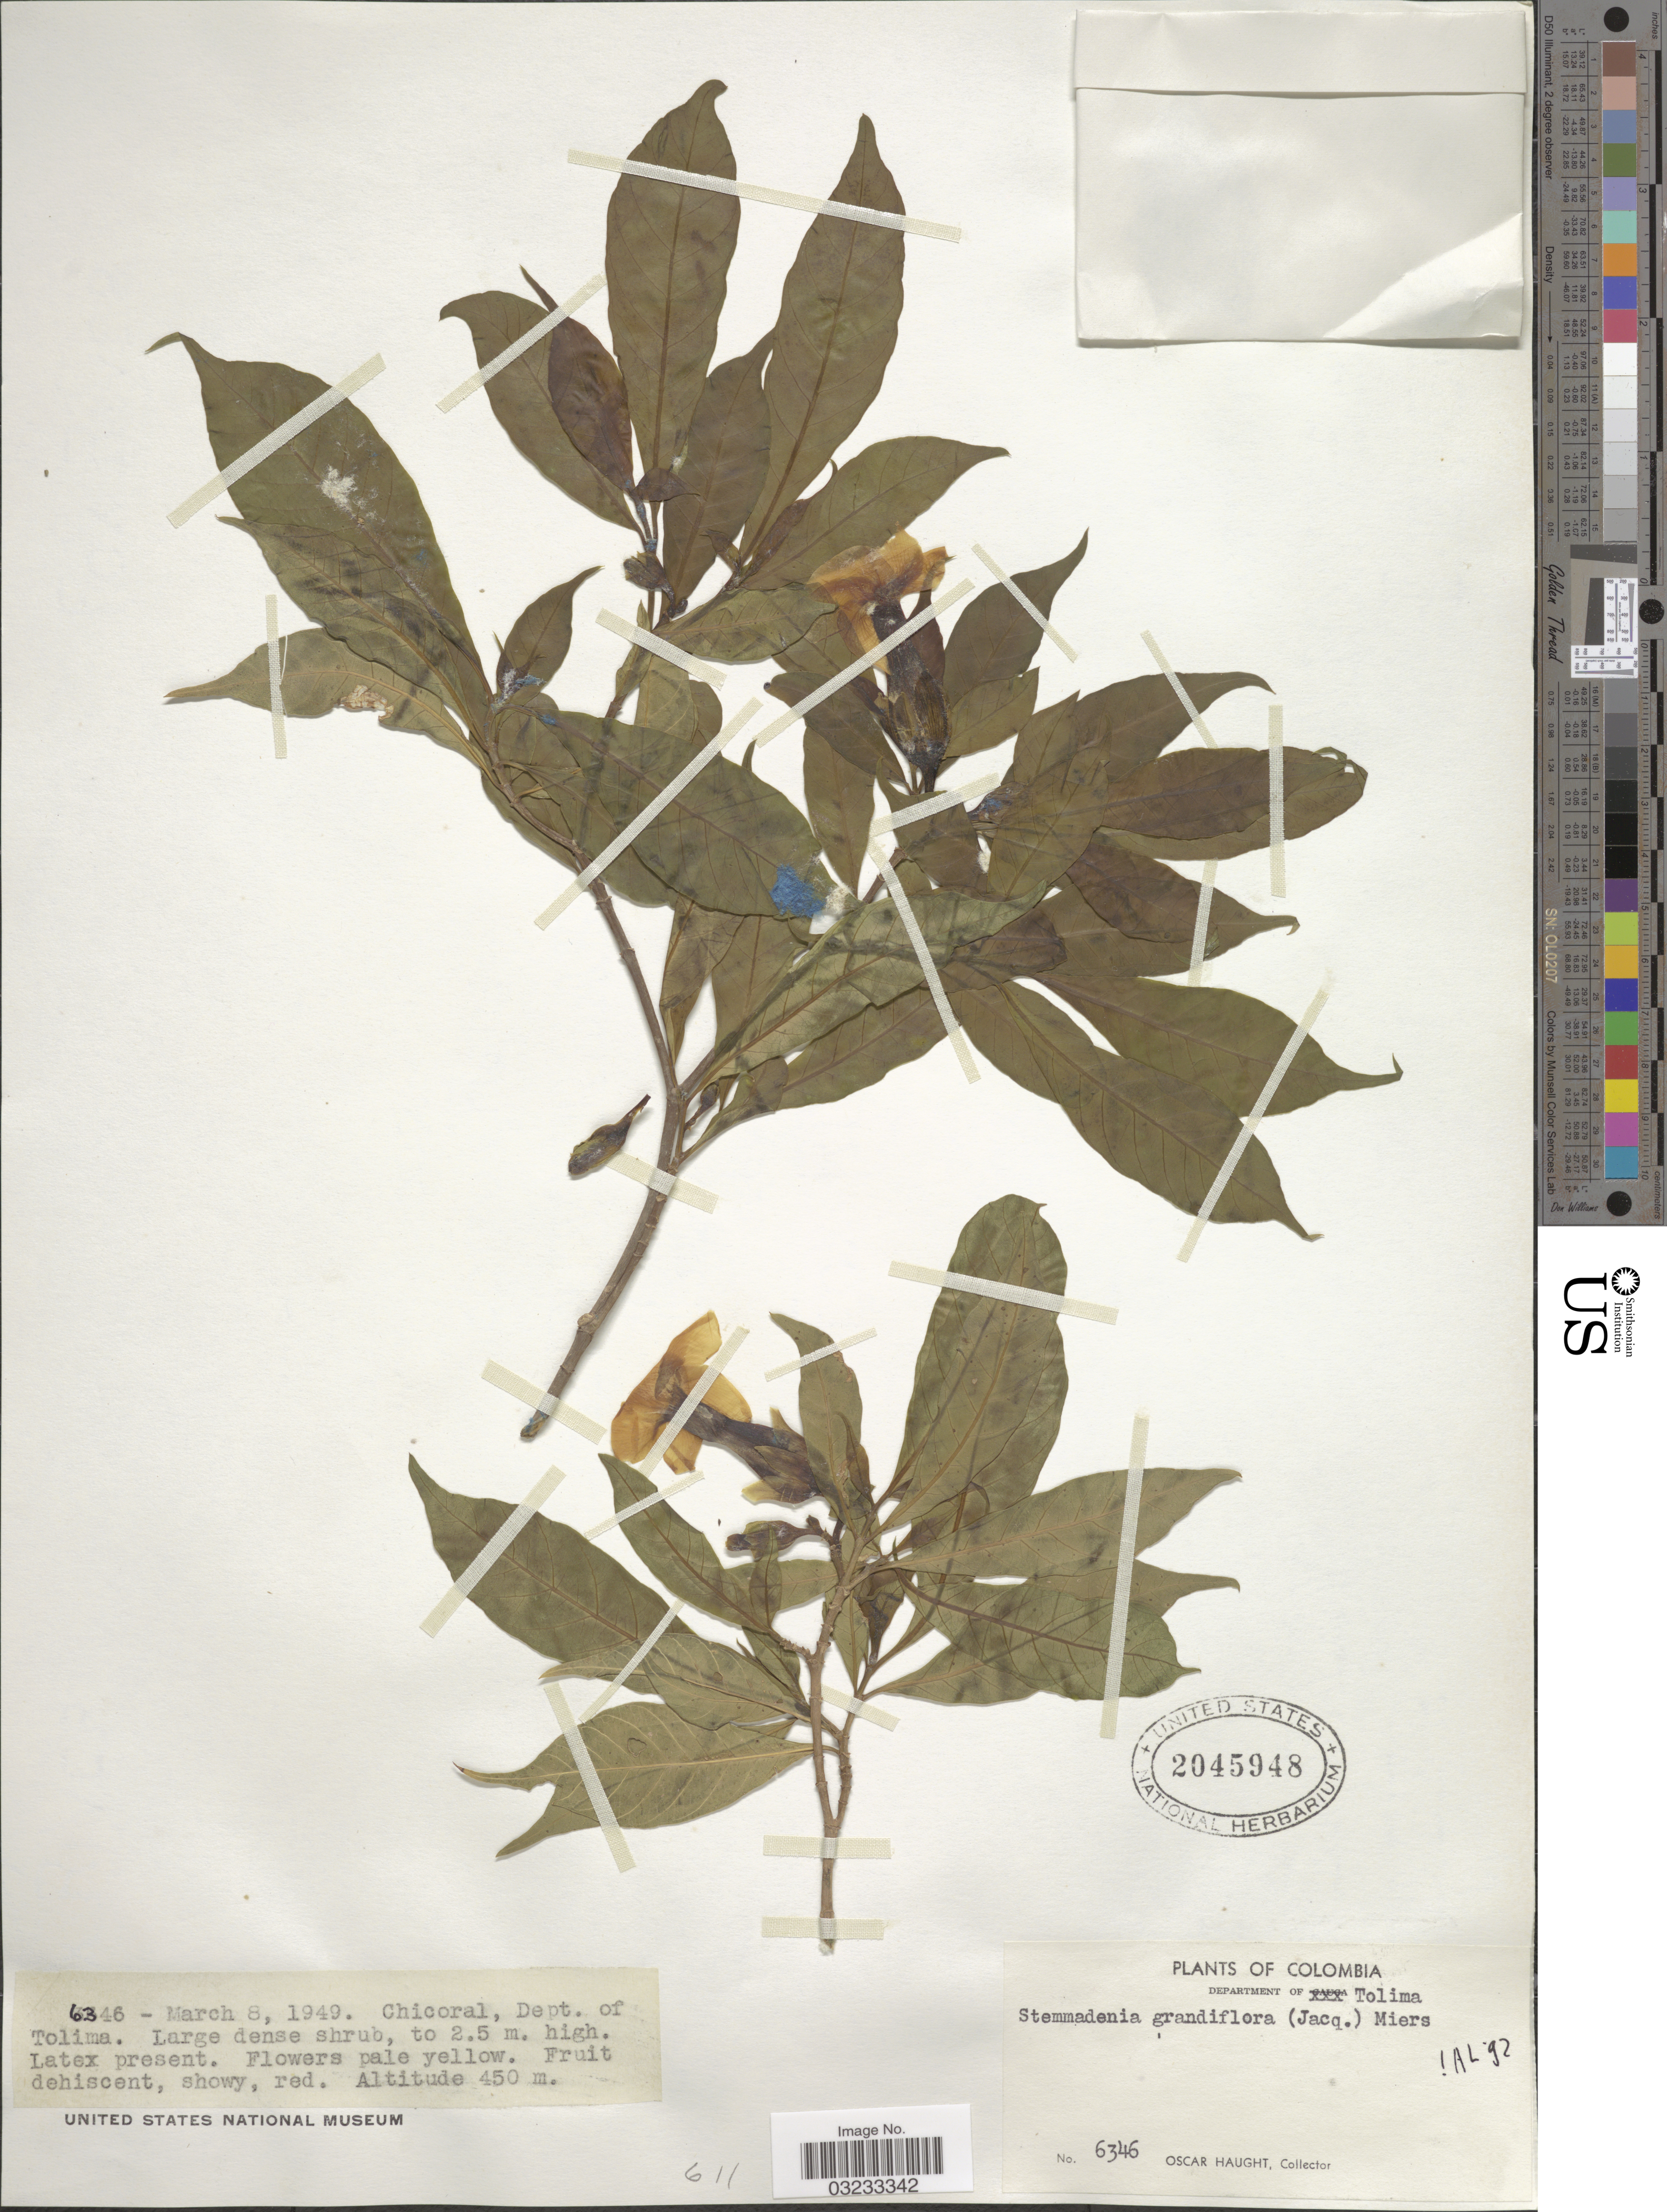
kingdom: Plantae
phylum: Tracheophyta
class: Magnoliopsida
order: Gentianales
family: Apocynaceae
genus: Stemmadenia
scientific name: Stemmadenia grandiflora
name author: (Jacq.) Miers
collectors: O. L. Haught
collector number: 6346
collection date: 1949-03-08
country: Colombia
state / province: Tolima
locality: Chicoral, Department of Tolima.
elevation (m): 450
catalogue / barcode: US 2045948